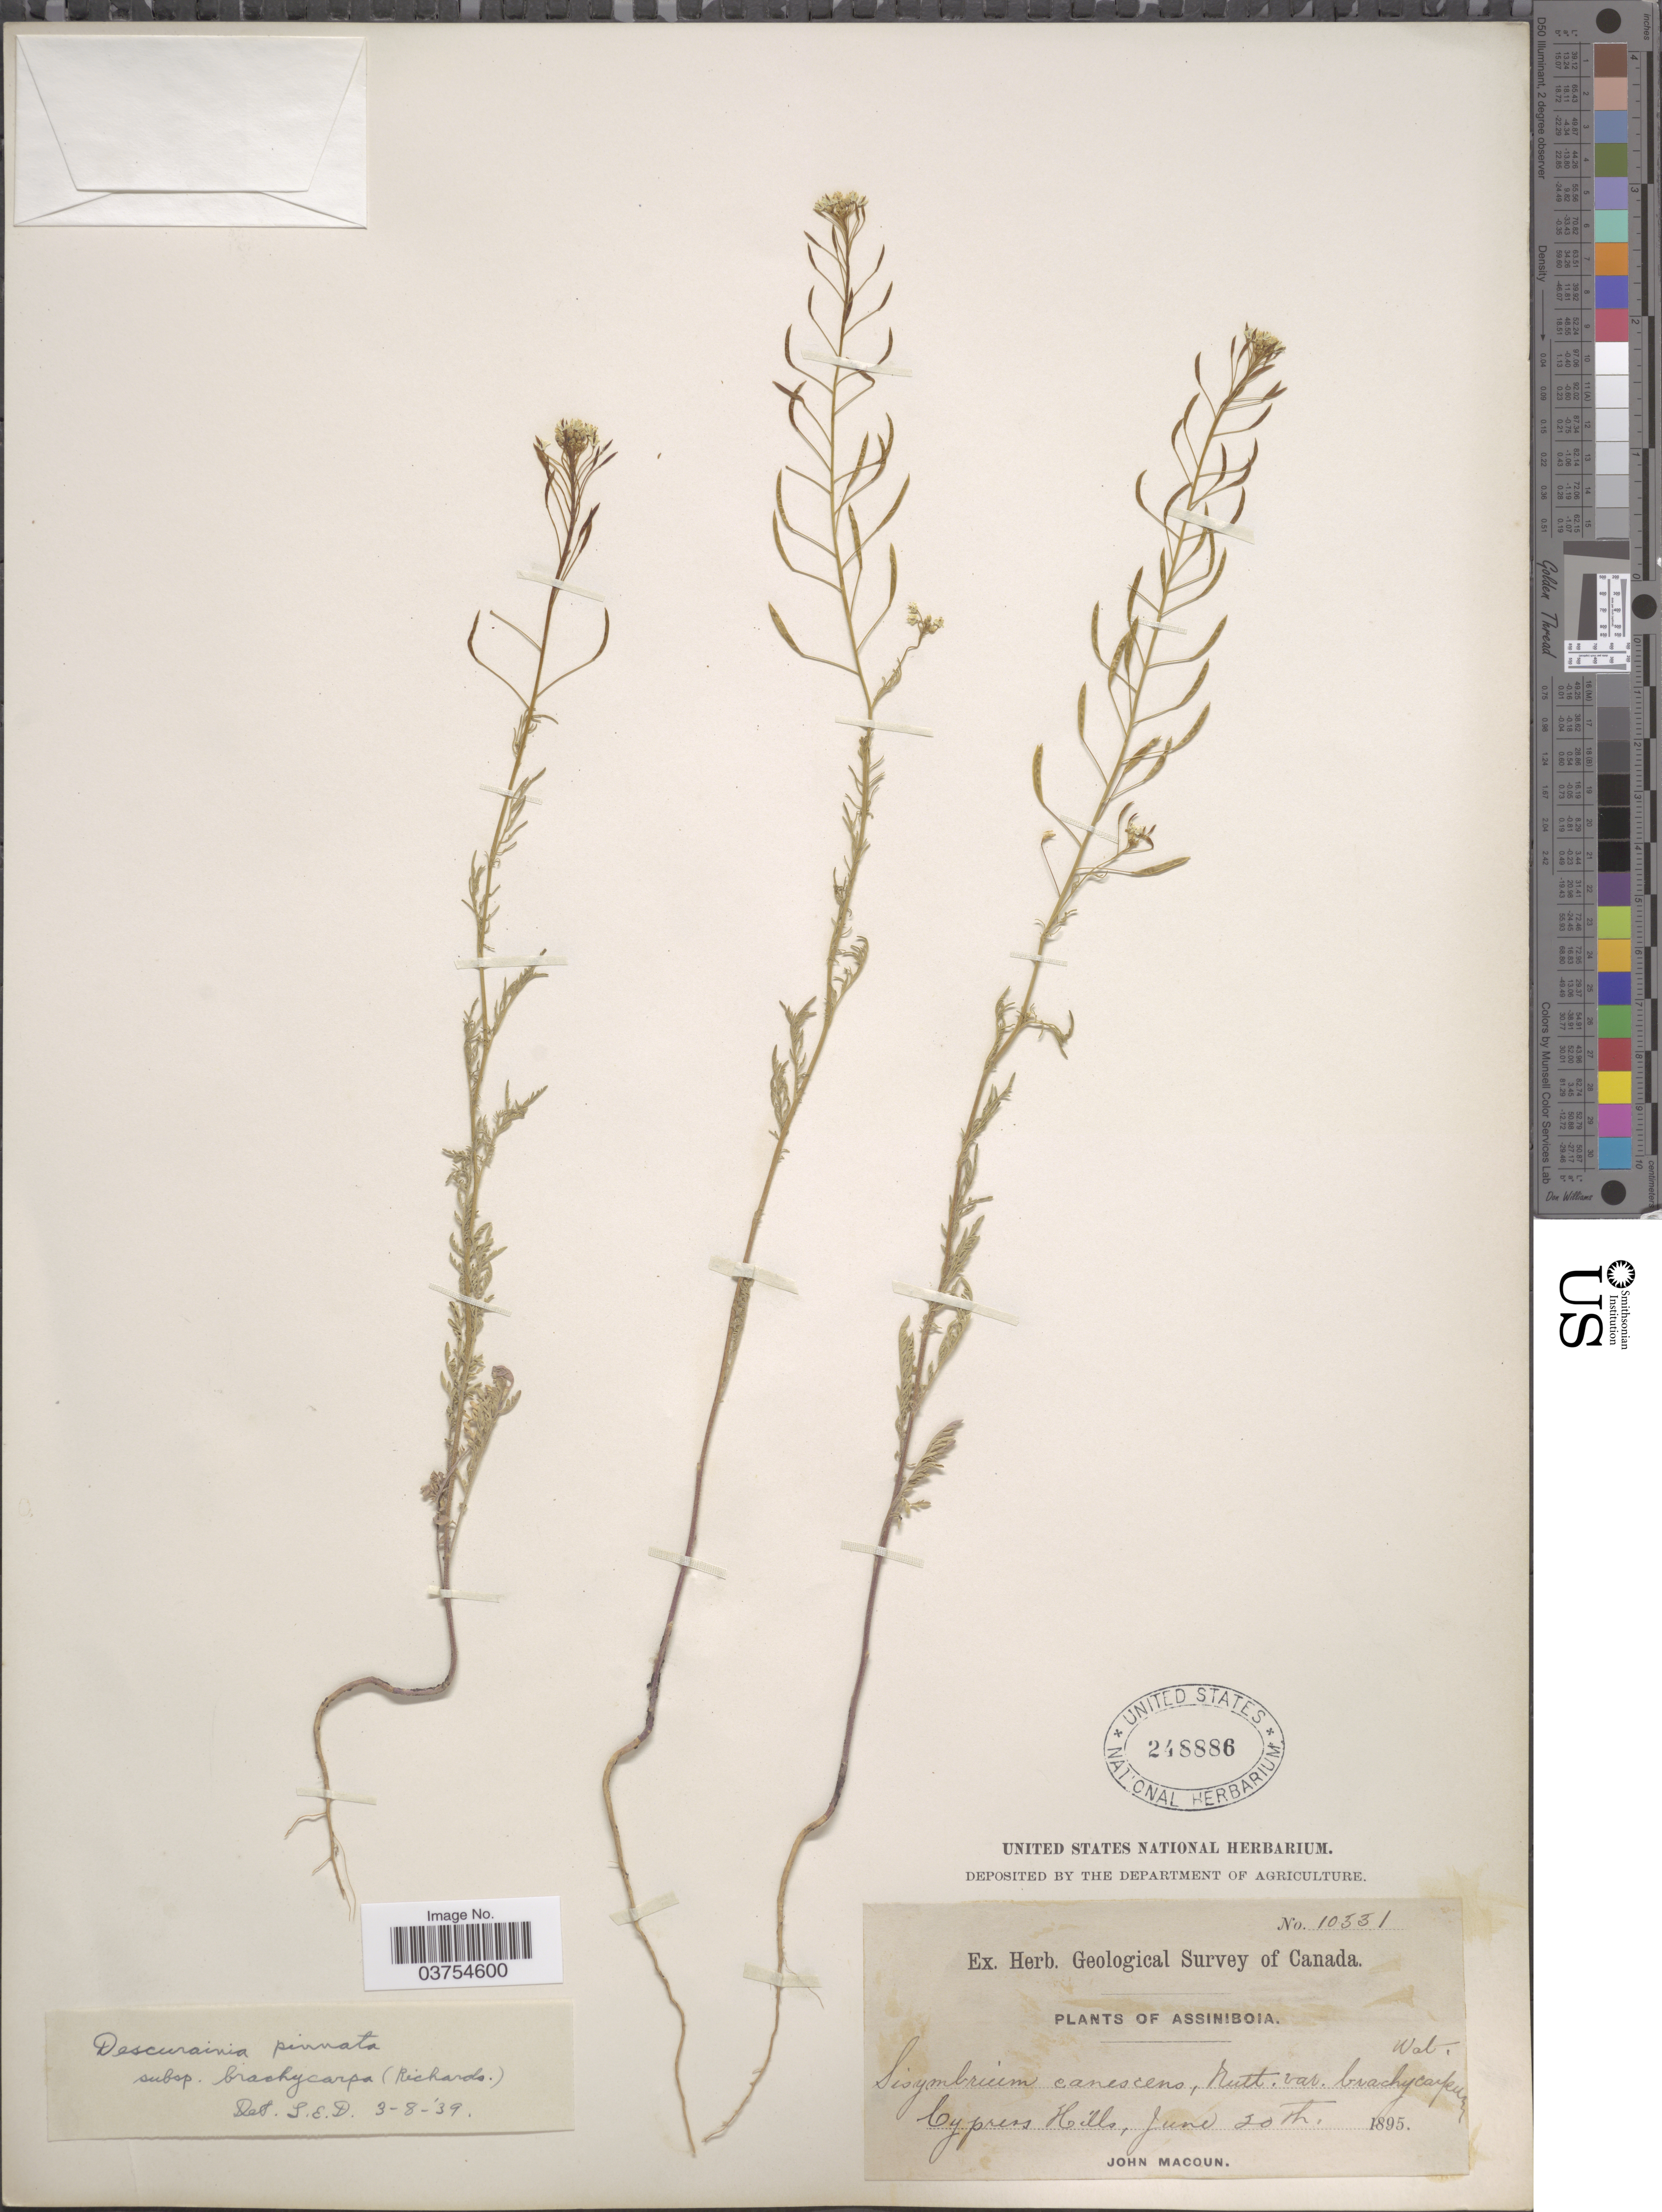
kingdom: Plantae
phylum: Tracheophyta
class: Magnoliopsida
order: Brassicales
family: Brassicaceae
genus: Descurainia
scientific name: Descurainia pinnata var. brachycarpa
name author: (Richardson) Fernald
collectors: J. Macoun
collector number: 10531*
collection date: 1895-06-20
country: Canada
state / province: Saskatchewan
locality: Assiniboia. Cypress Hills.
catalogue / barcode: US 248886